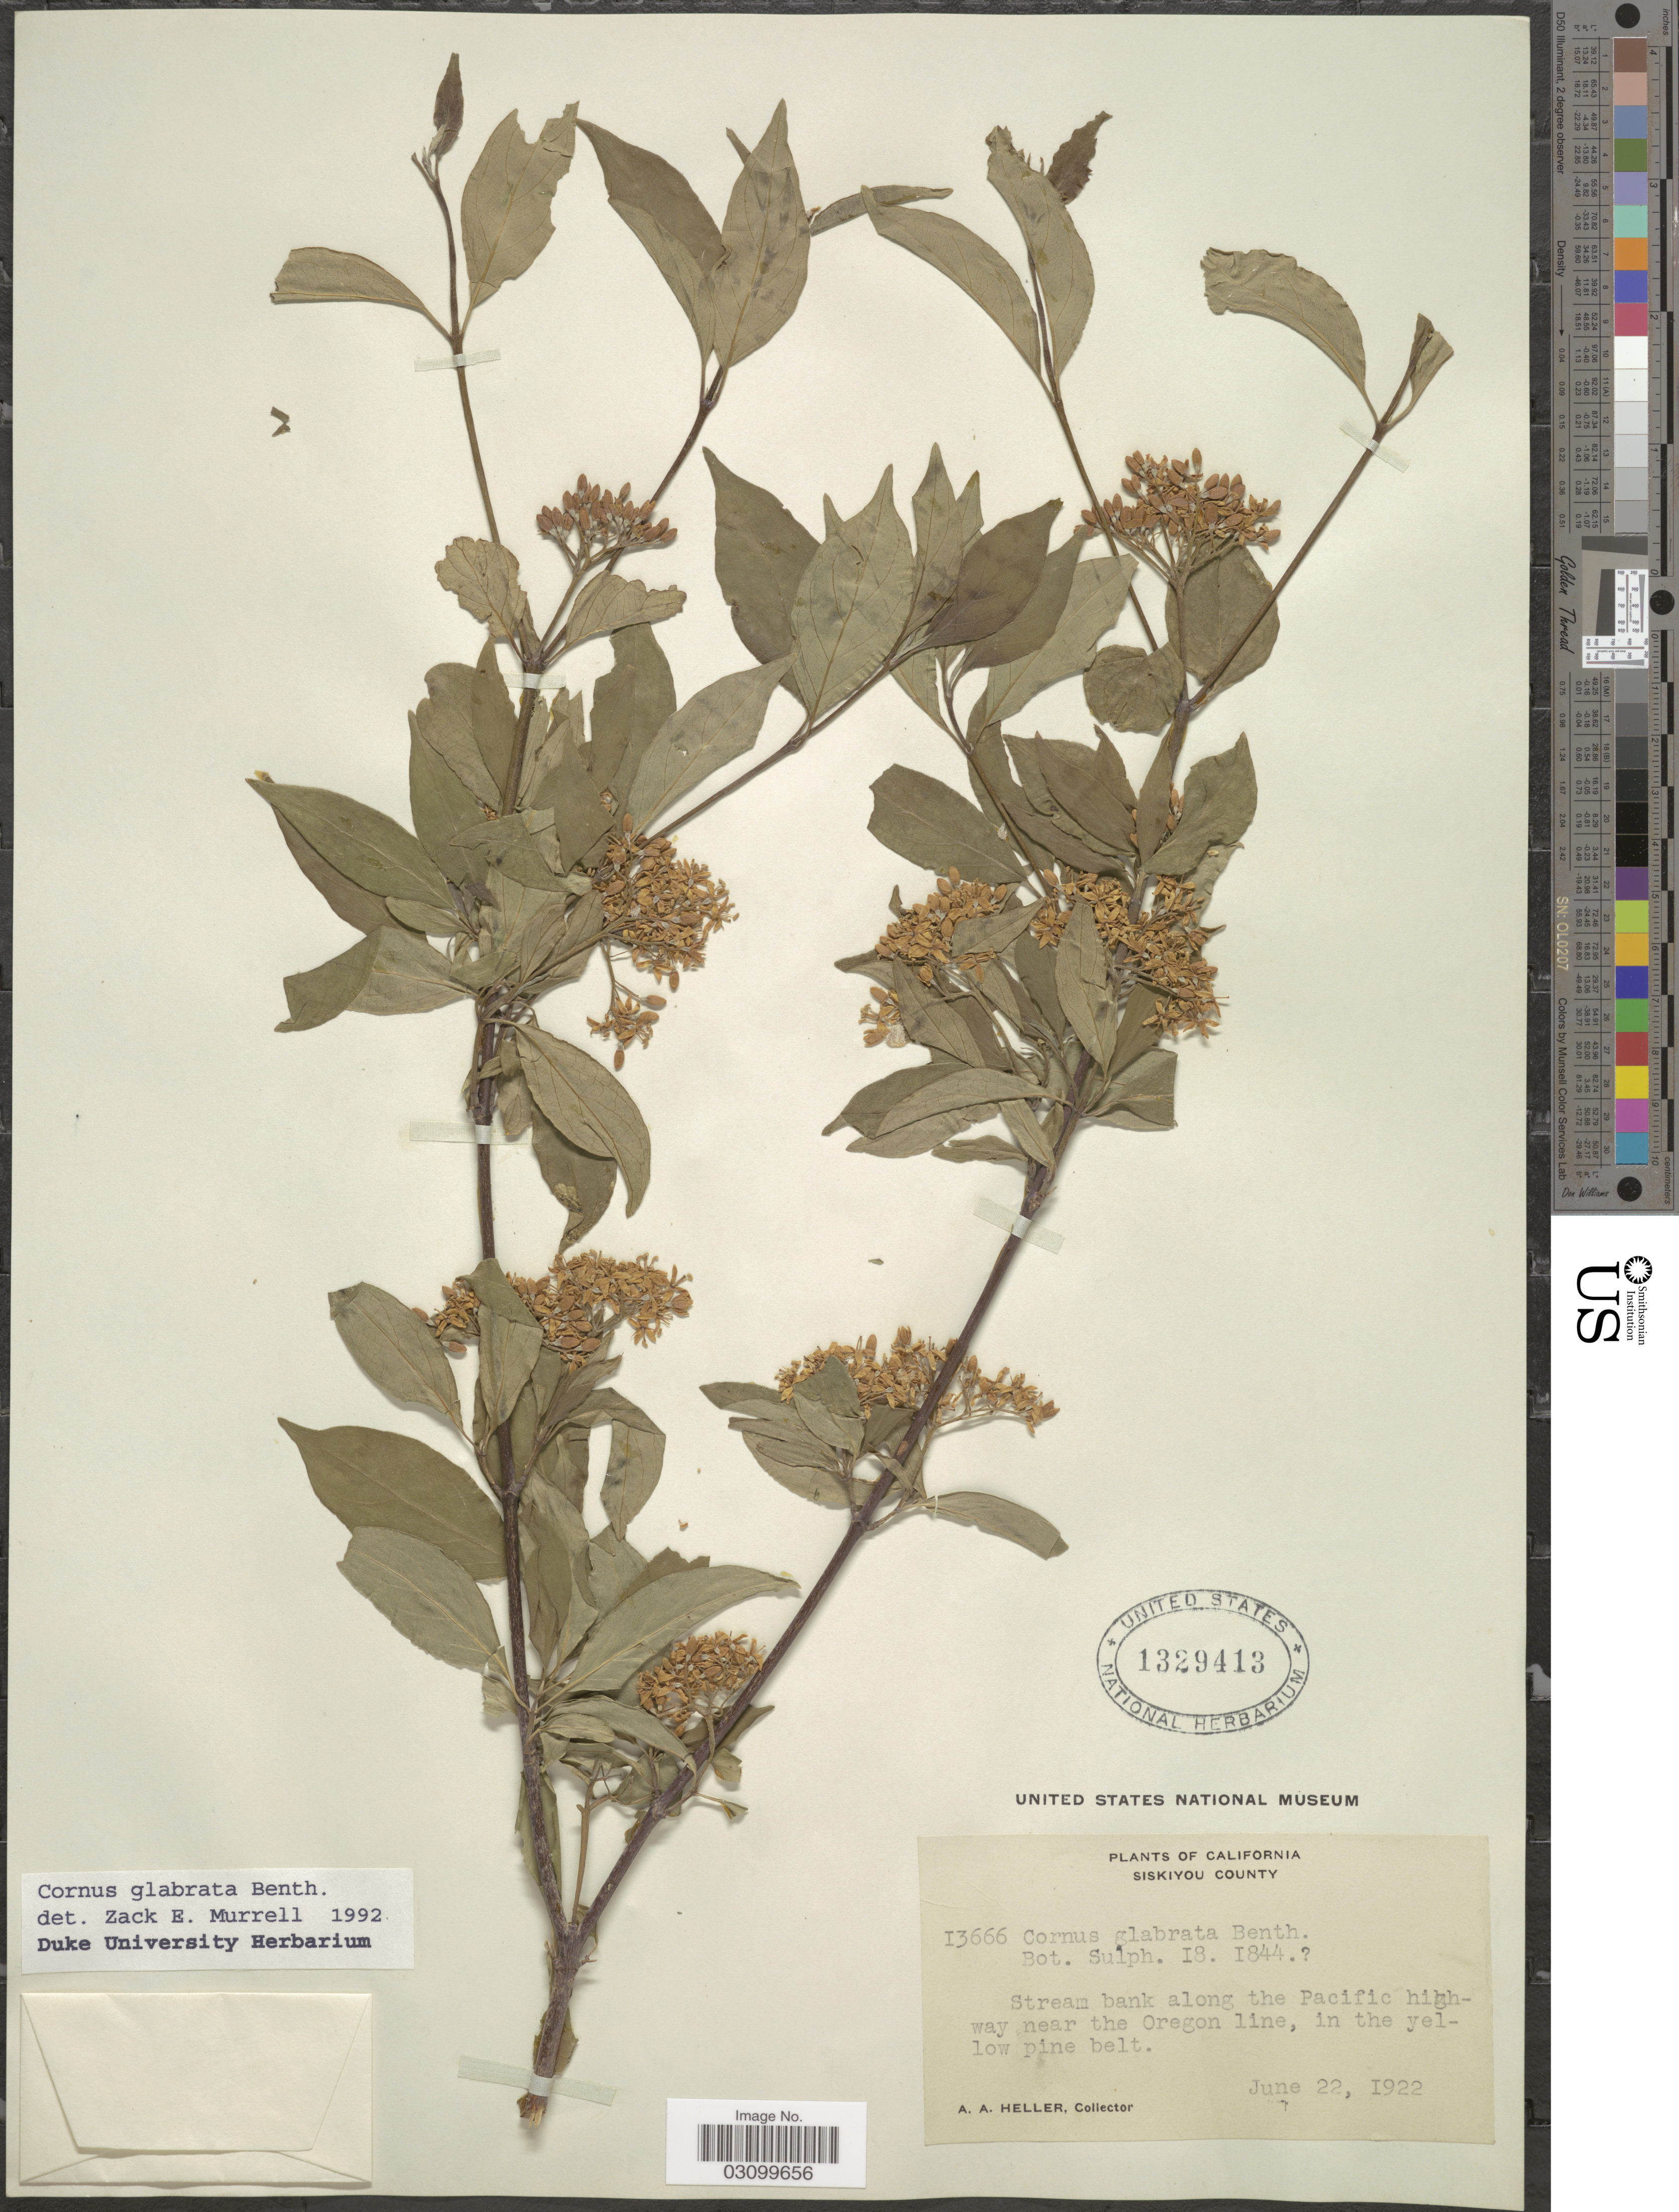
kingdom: Plantae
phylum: Tracheophyta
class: Magnoliopsida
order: Cornales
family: Cornaceae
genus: Cornus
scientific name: Cornus glabrata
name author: Benth.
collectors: A. A. Heller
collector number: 13666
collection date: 1922-06-22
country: United States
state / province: California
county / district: Siskiyou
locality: Siskiyou County. Stream bank along the Pacific highway near the Oregon line, in the yellow pine belt.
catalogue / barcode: US 1329413